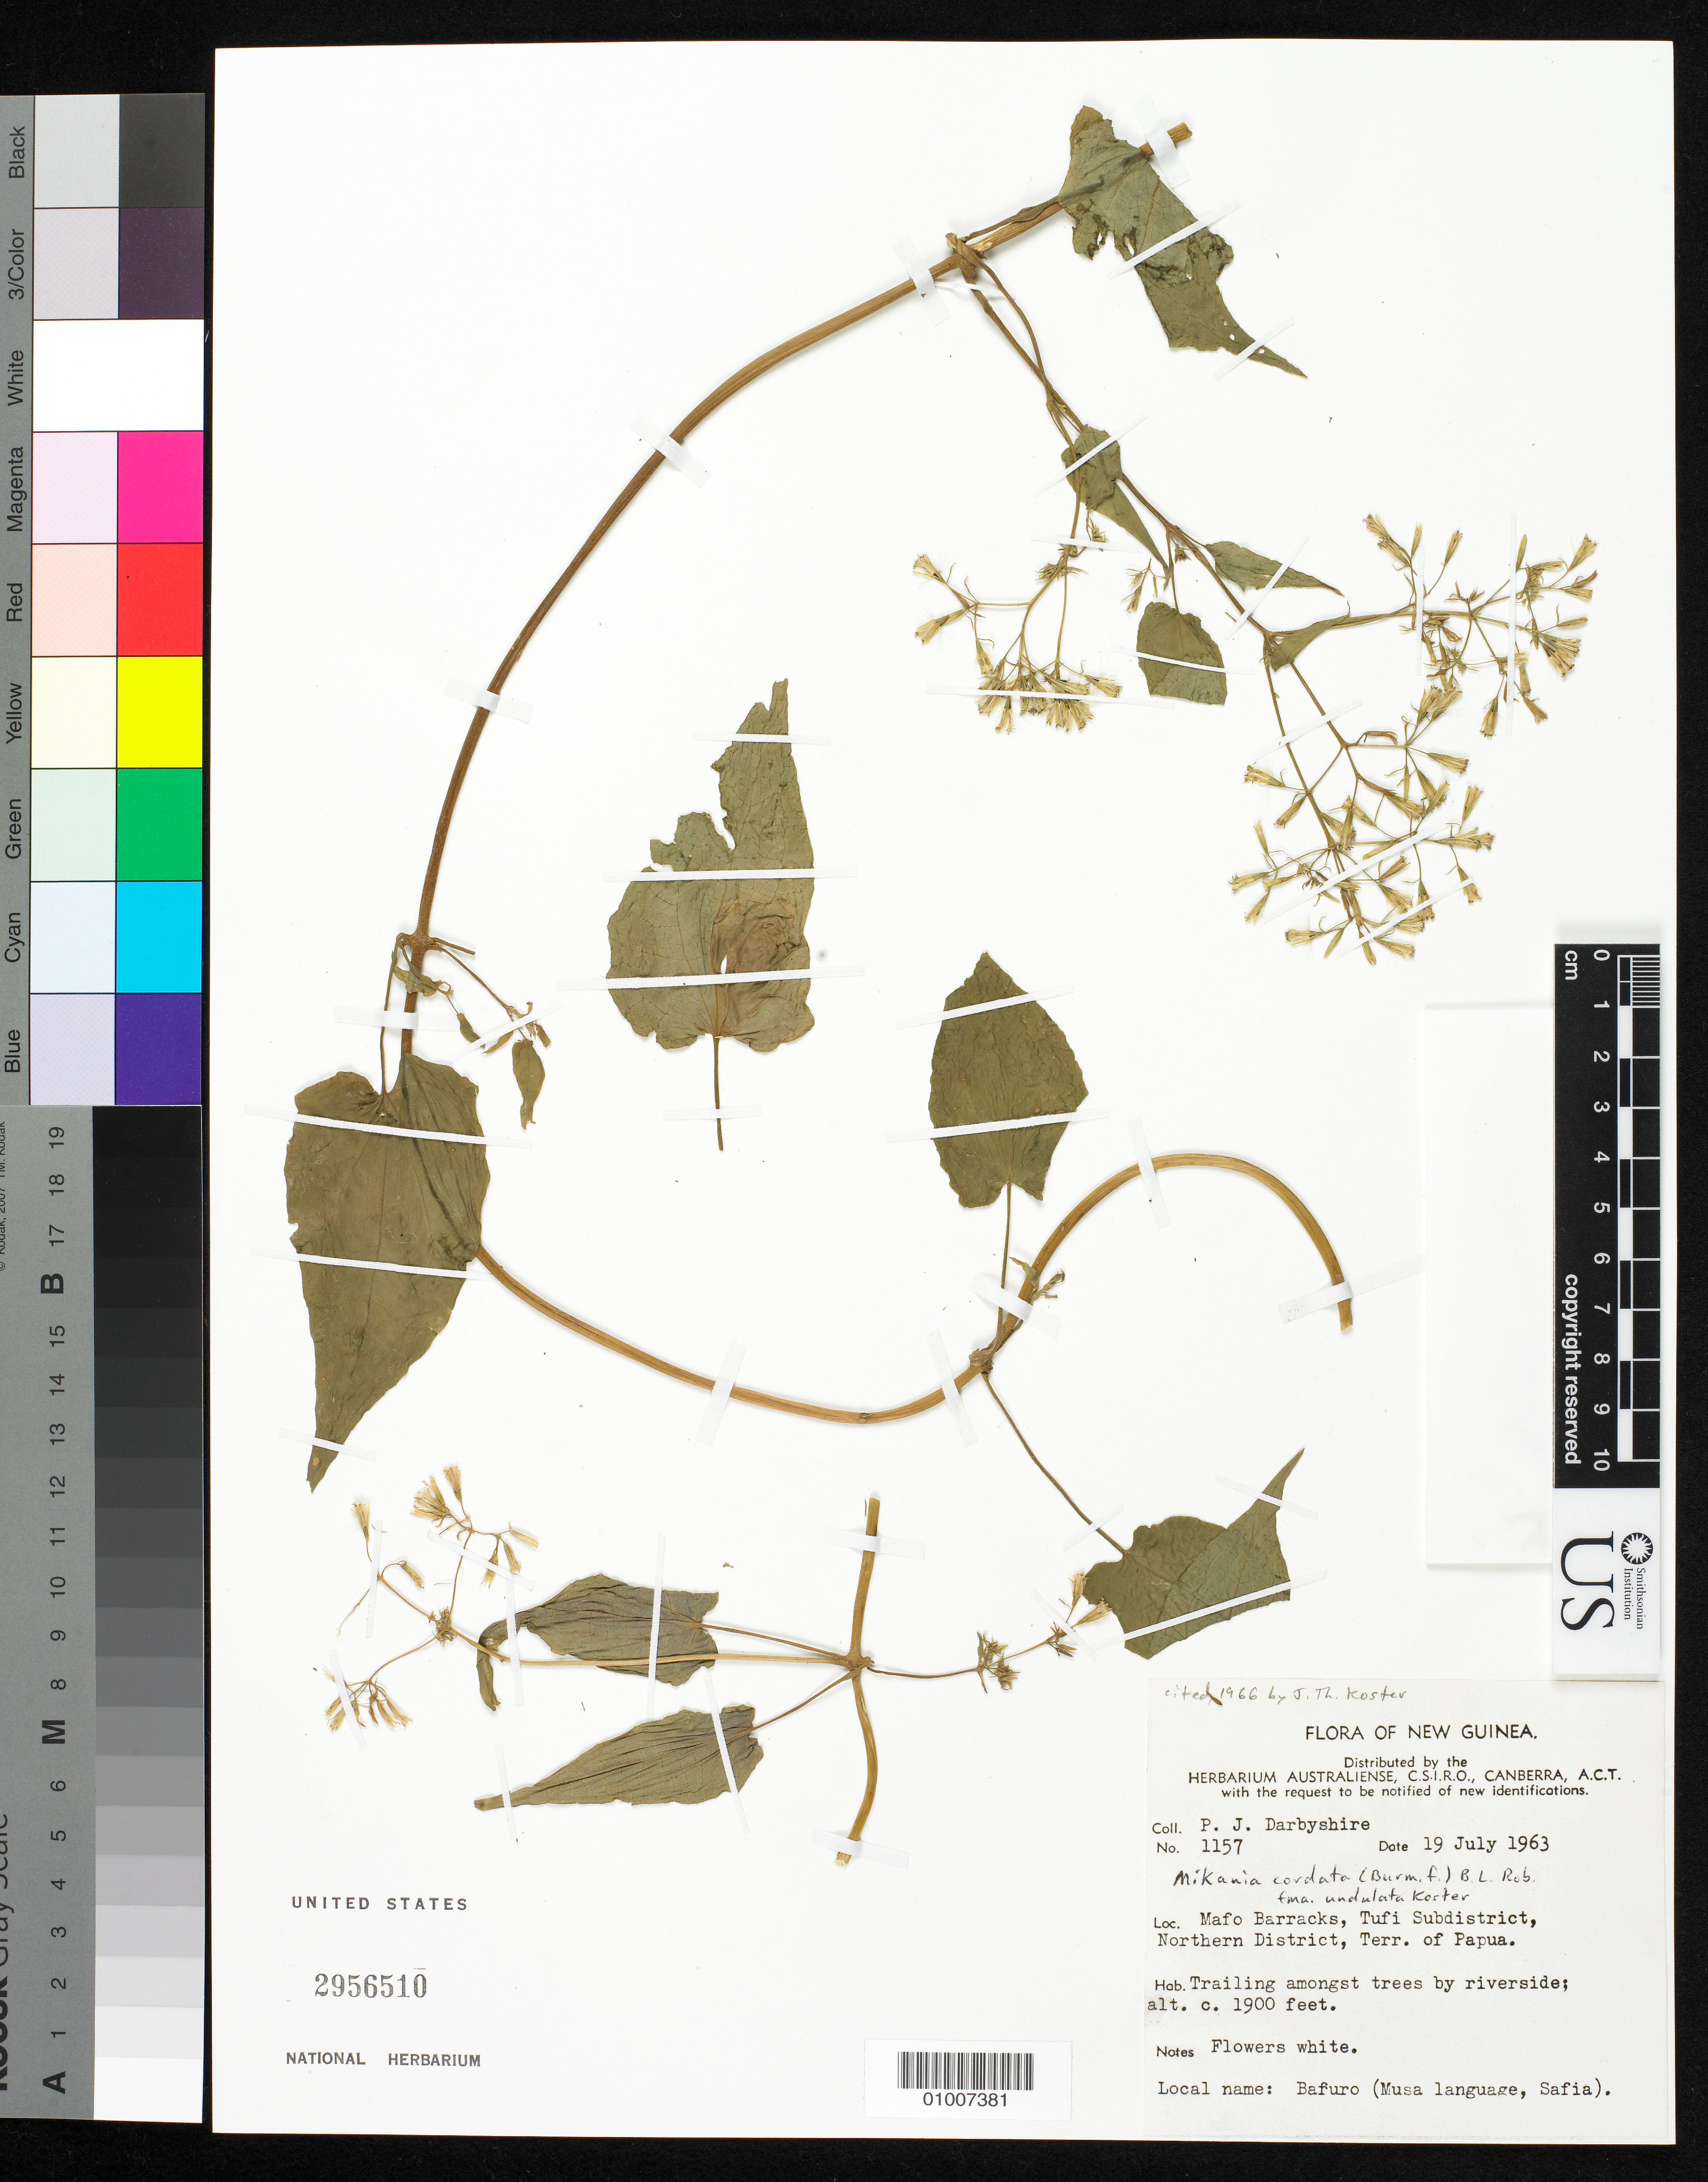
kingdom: Plantae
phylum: Tracheophyta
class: Magnoliopsida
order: Asterales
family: Asteraceae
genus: Mikania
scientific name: Mikania cordata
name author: (Burm. f.) B.L. Rob.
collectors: P. Darbyshire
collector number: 1157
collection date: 1963-07-19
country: Papua New Guinea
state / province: Northern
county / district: Tufi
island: New Guinea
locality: Mafo Barracks, Tufi subdistrict, Northern District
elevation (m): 579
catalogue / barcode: US 2956510